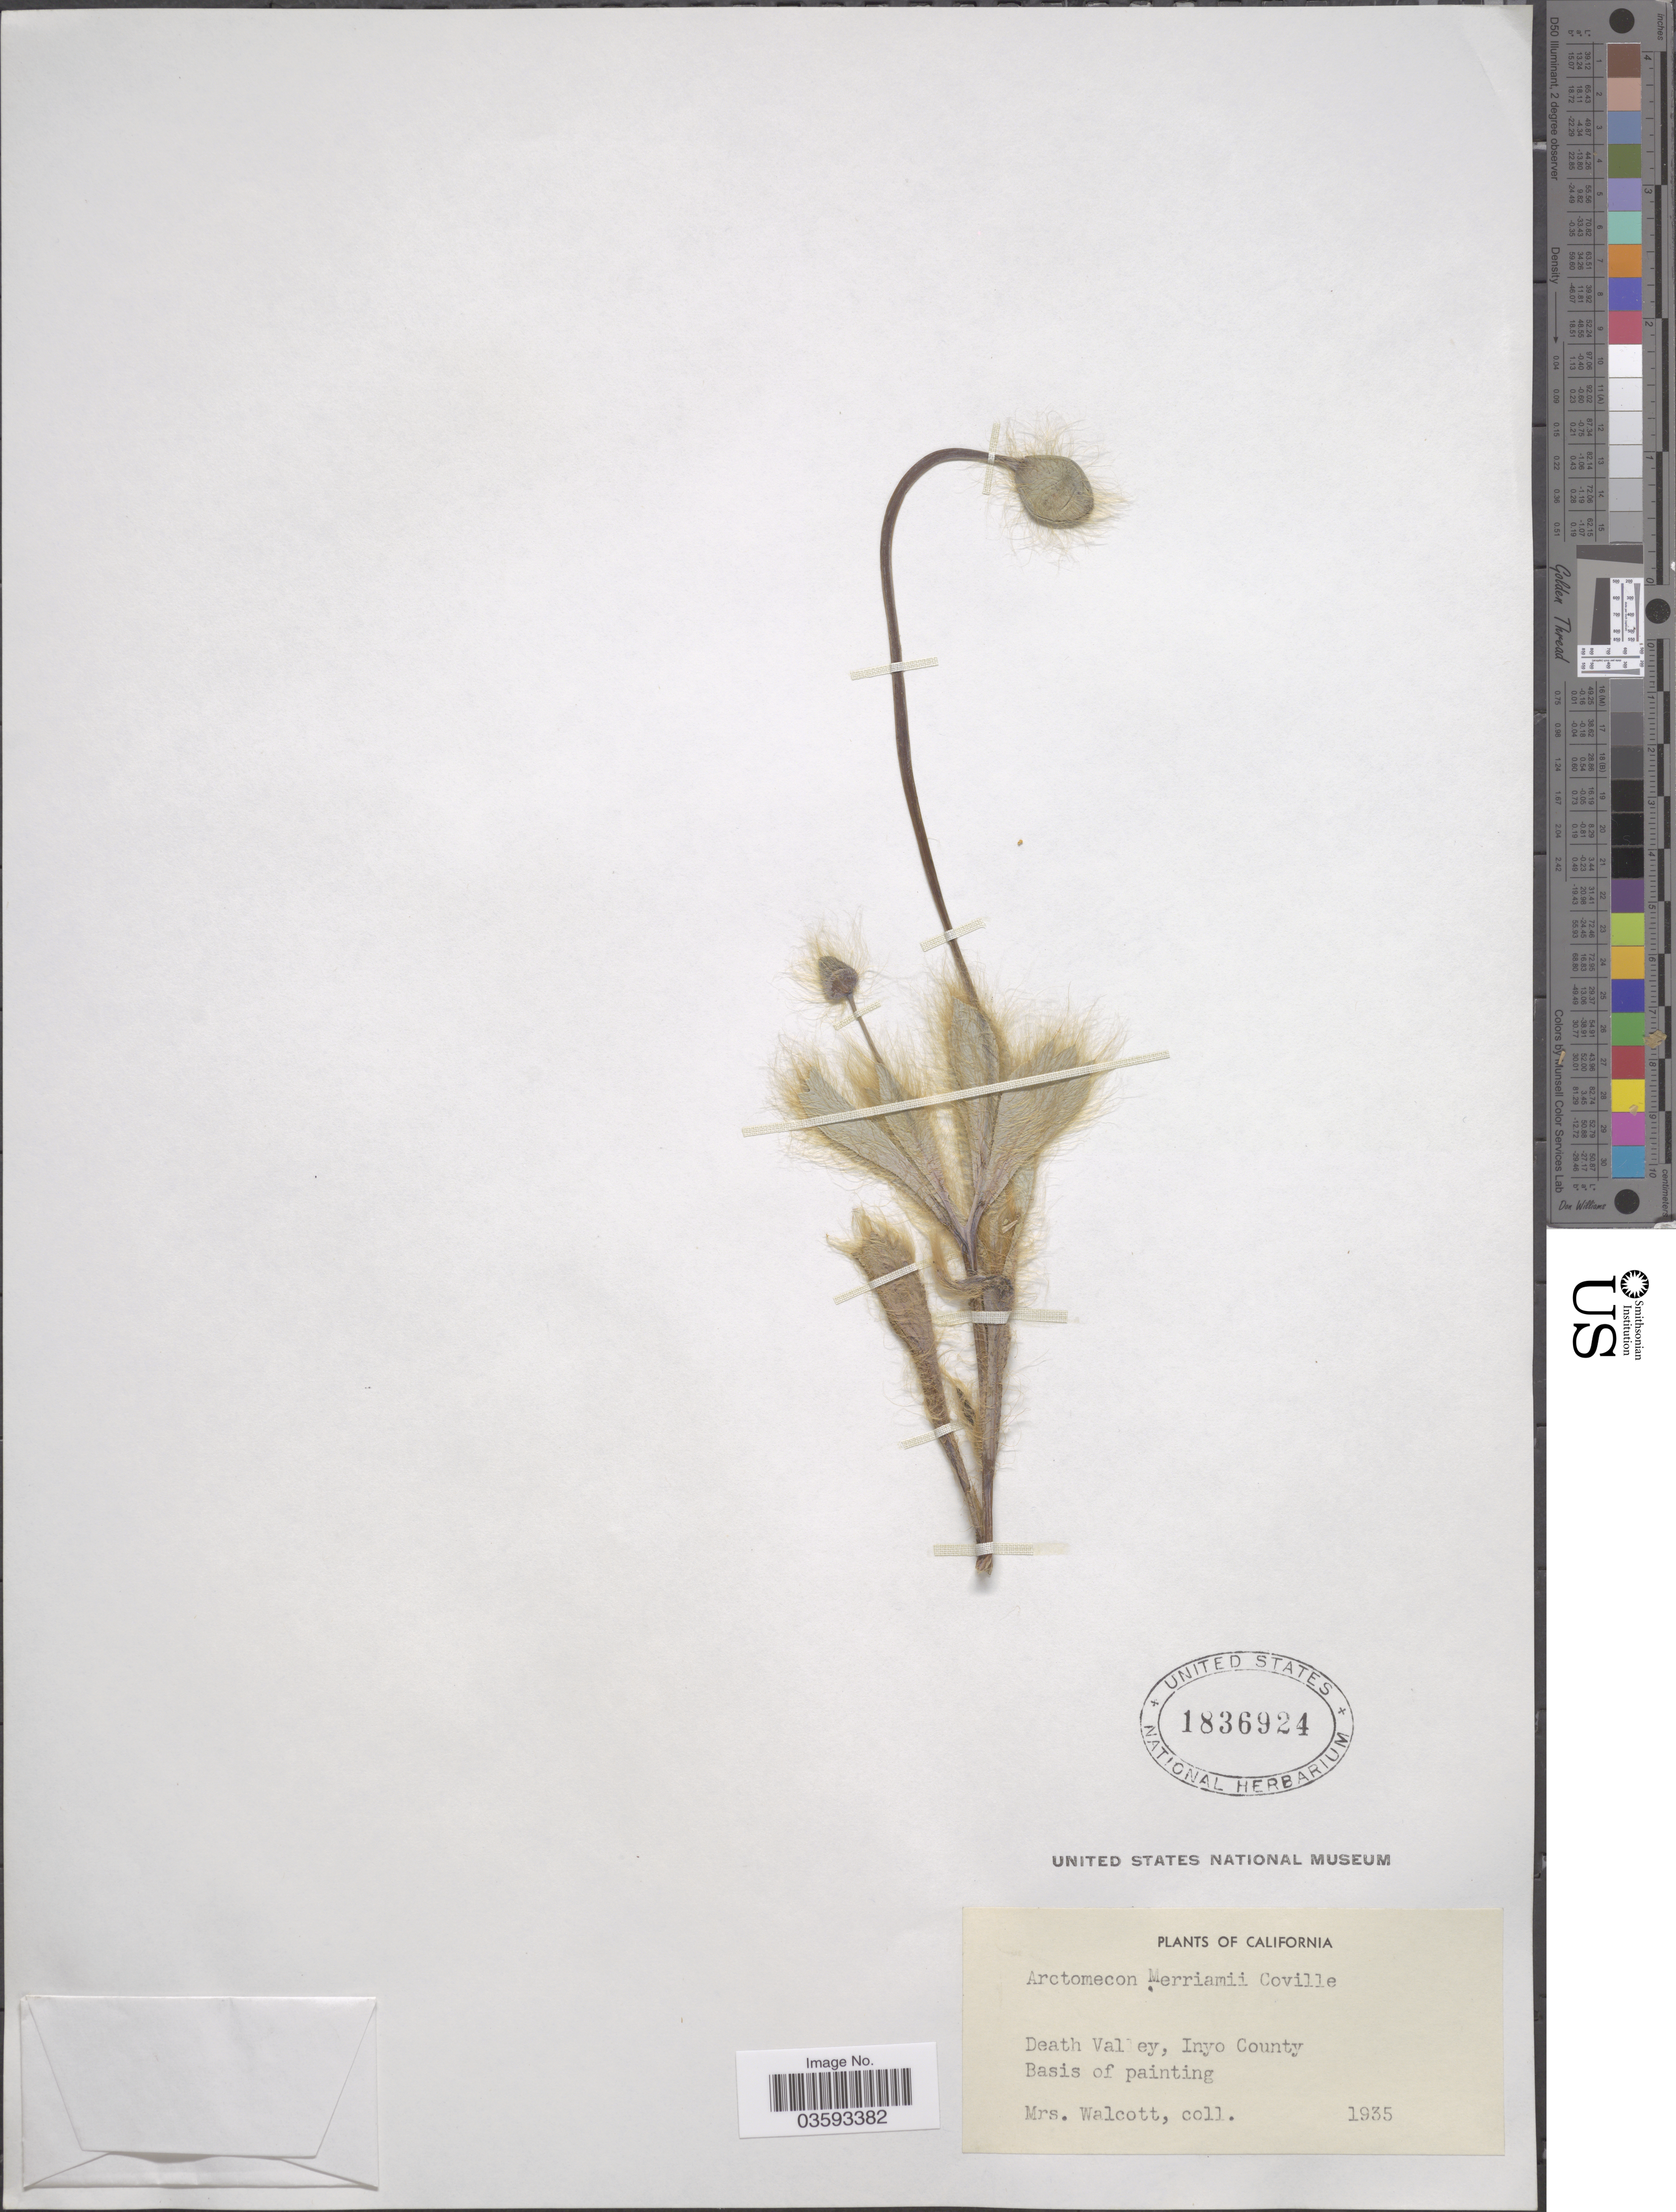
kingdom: Plantae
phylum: Tracheophyta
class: Magnoliopsida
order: Ranunculales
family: Papaveraceae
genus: Arctomecon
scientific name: Arctomecon merriamii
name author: Coville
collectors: Walcott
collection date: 1935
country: United States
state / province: California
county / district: Inyo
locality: Death Valley, Inyo County. Basis of painting.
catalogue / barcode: US 1836924